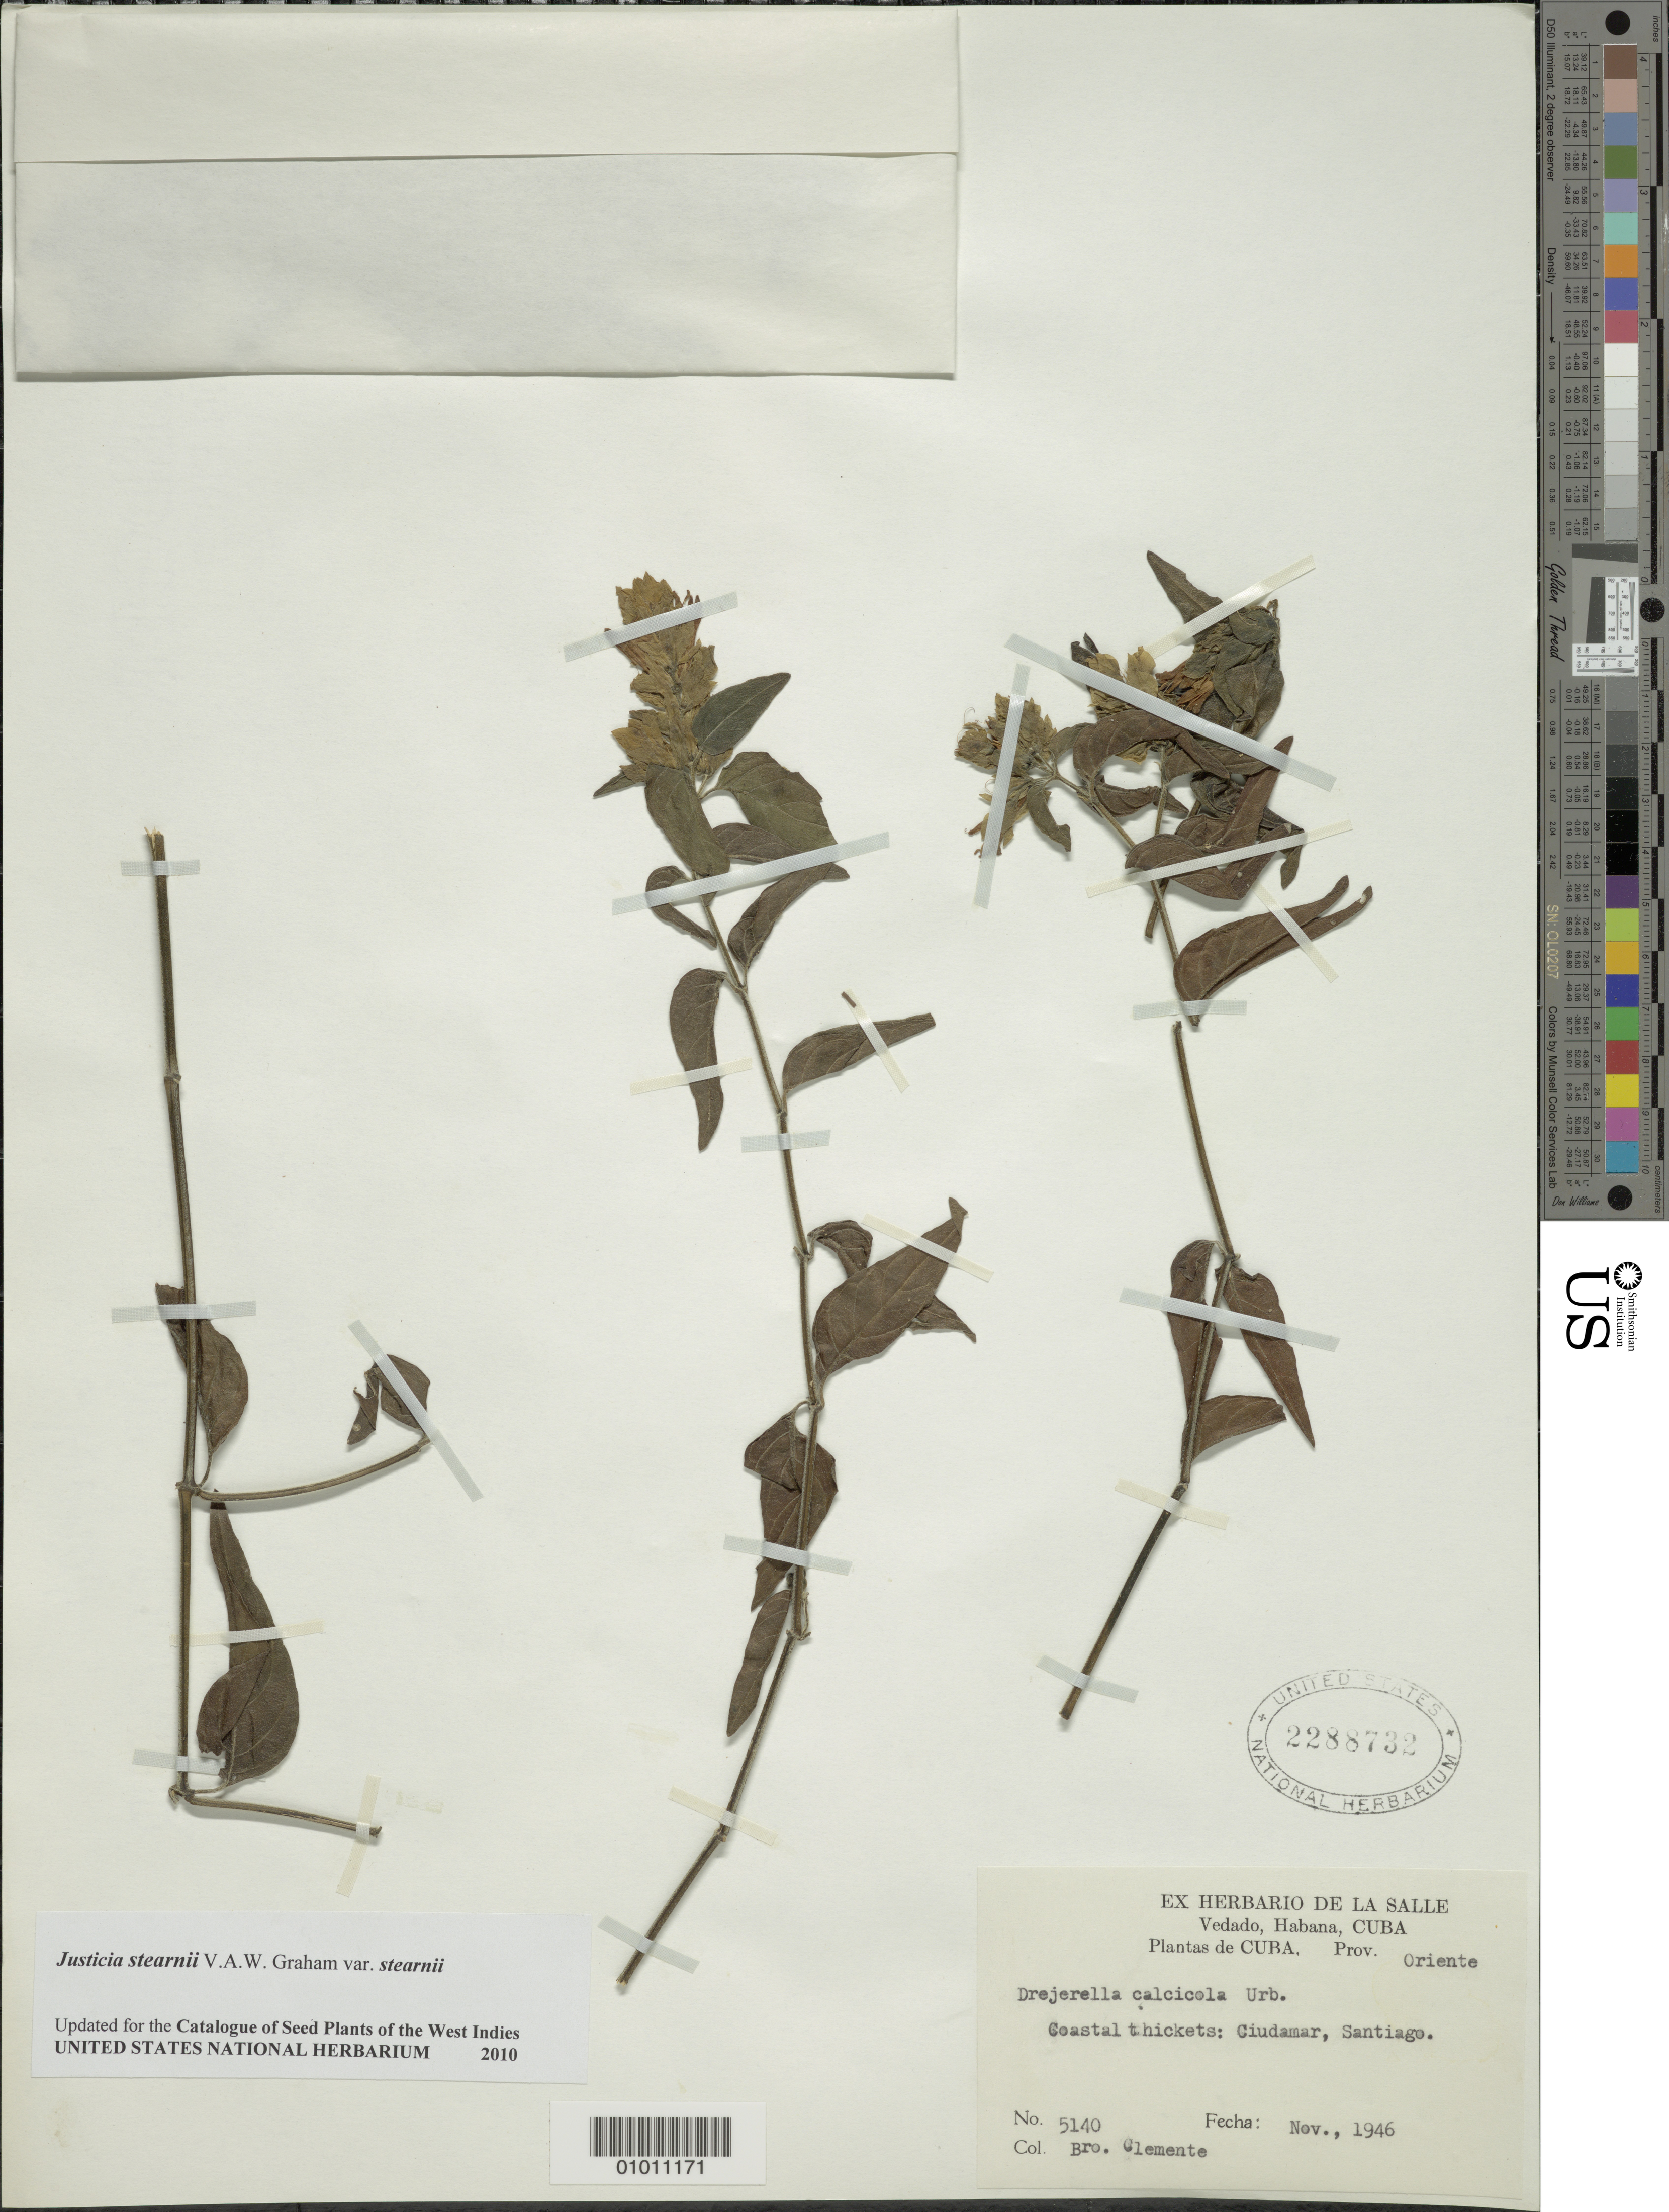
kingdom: Plantae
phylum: Tracheophyta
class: Magnoliopsida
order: Lamiales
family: Acanthaceae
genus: Justicia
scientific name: Justicia stearnii var. stearnii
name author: V.A.W. Graham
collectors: Bro. Clemente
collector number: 5140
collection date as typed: Nov 1946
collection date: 1946-11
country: Cuba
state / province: Santiago de Cuba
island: Cuba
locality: Ciudamar, Santiago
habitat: Coastal thickets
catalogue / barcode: US 2288732